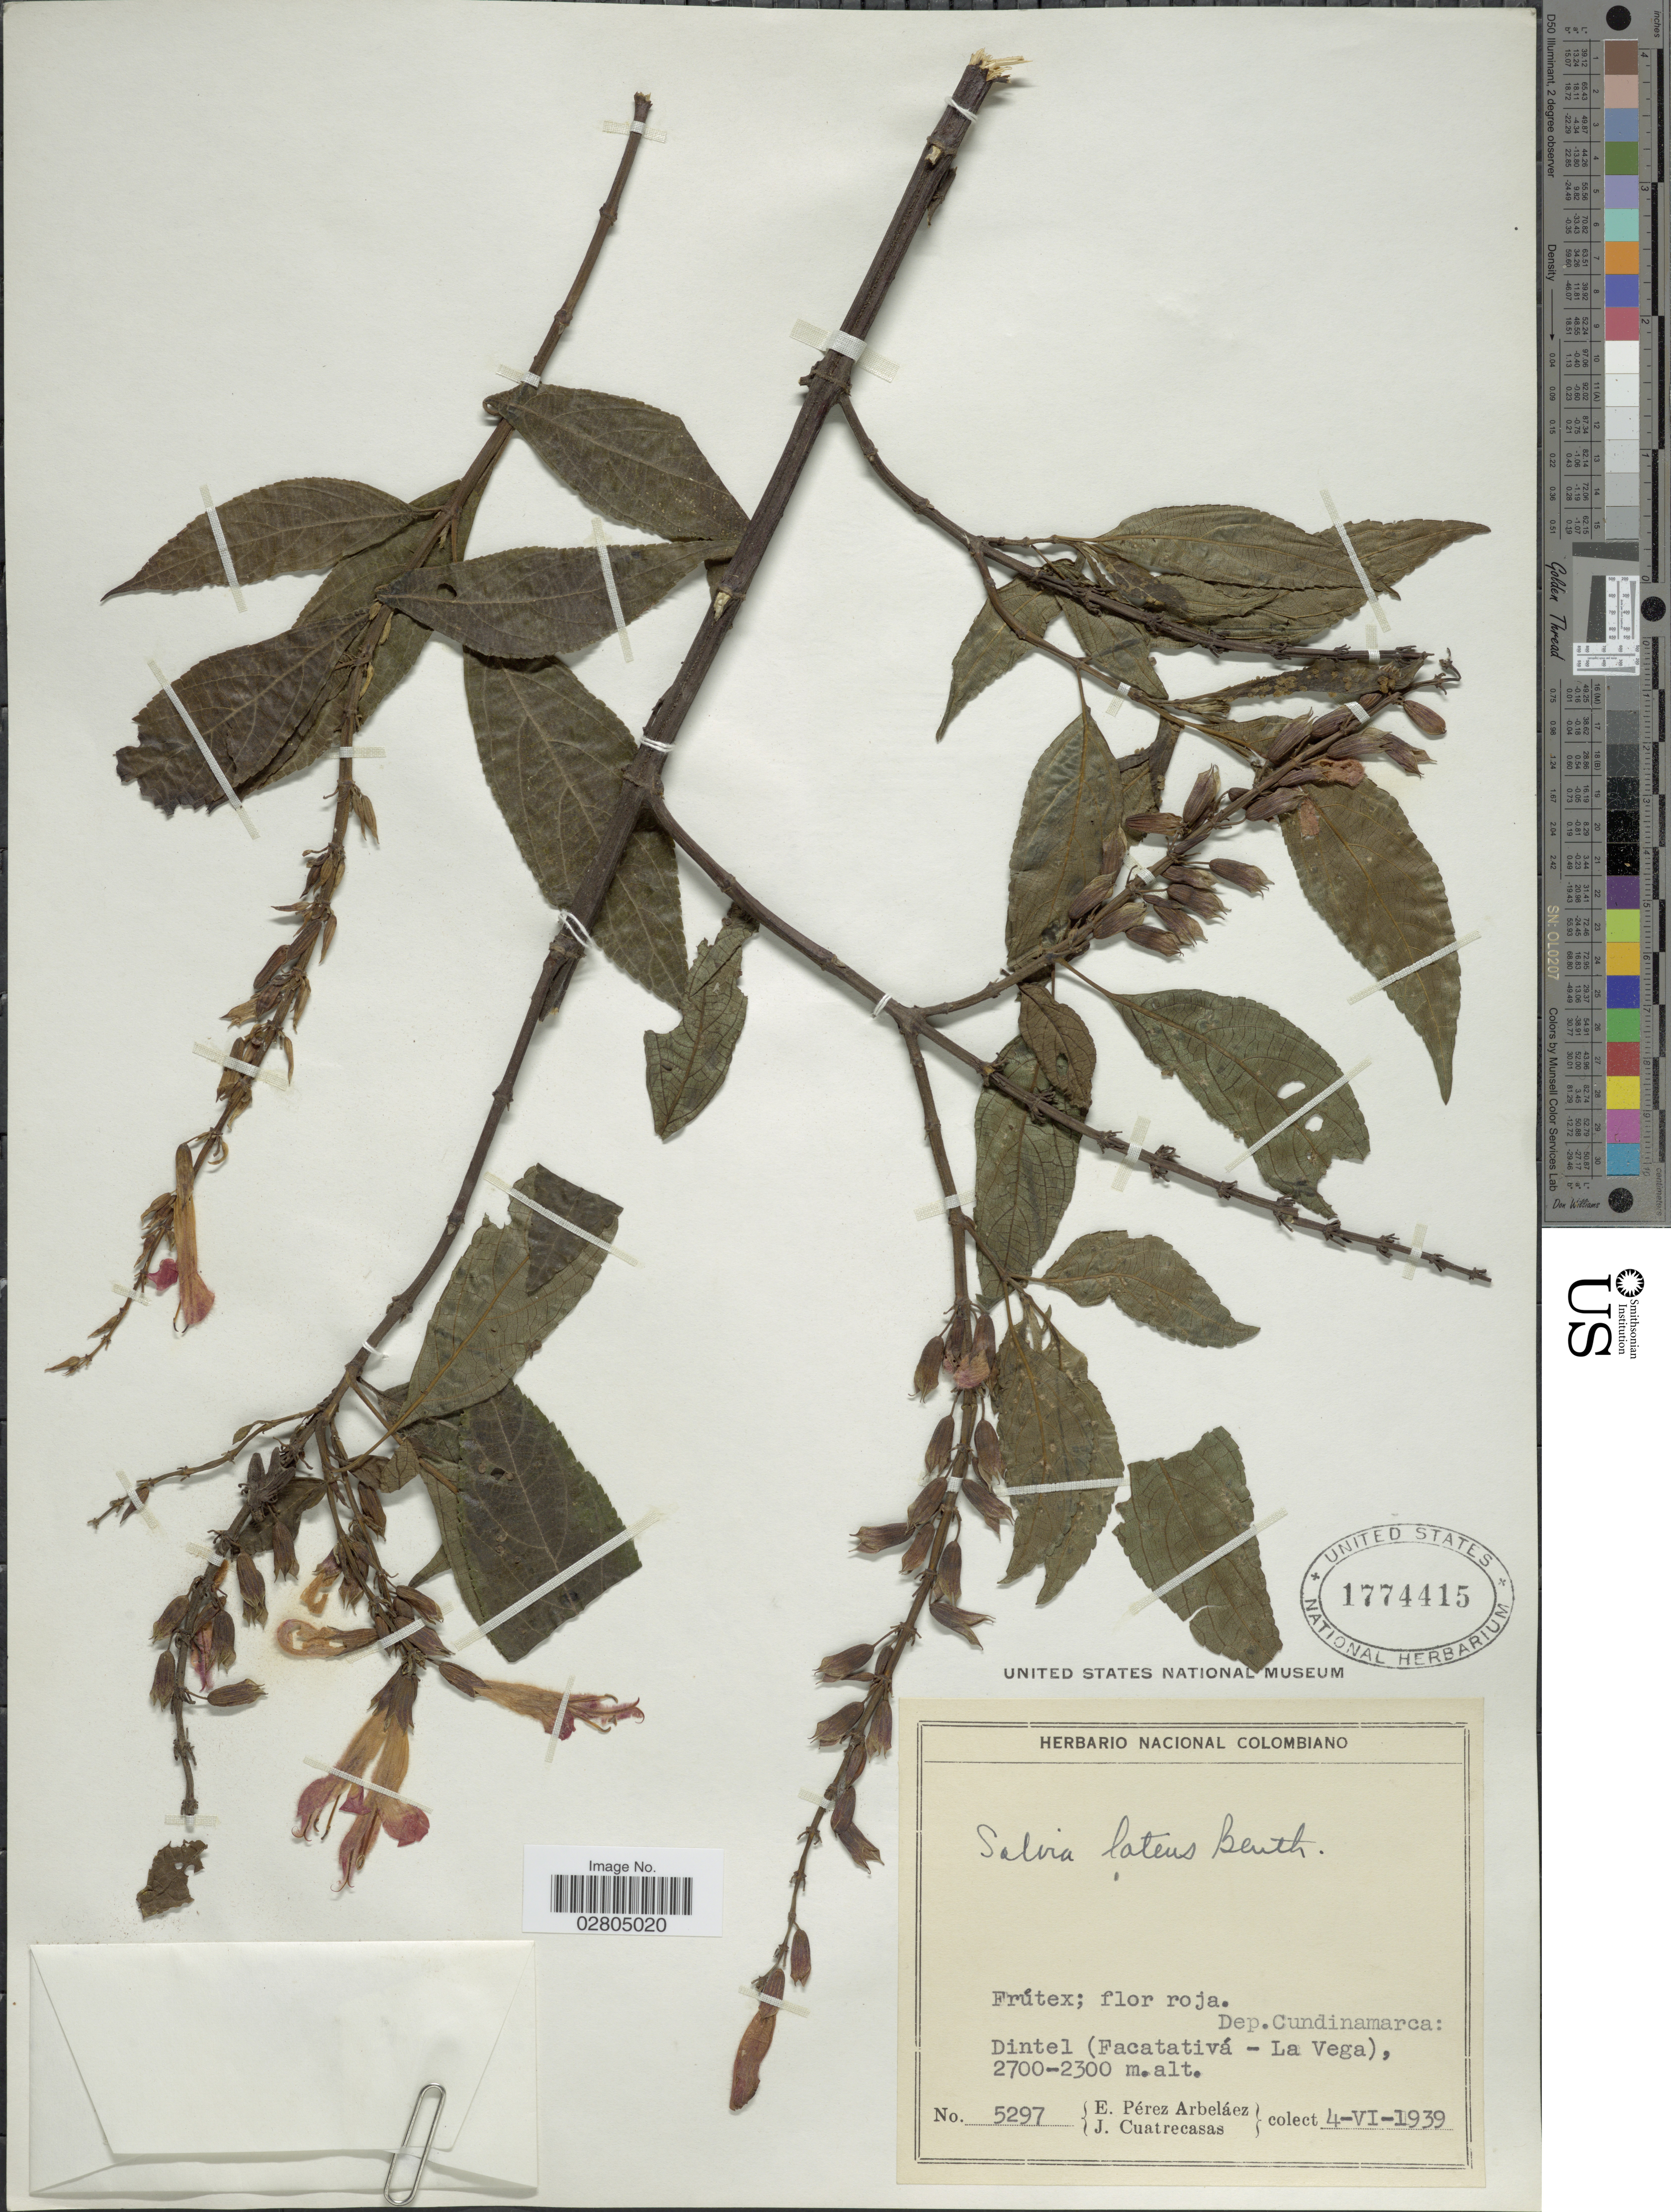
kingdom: Plantae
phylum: Tracheophyta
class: Magnoliopsida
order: Lamiales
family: Lamiaceae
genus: Salvia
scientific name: Salvia rufula subsp. latens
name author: (Benth.) J.R.I. Wood & Harley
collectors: E. Pérez Arbeláez & J. Cuatrecasas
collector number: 5297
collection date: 1939-06-04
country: Colombia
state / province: Cundinamarca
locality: Dep. Cundinamarca, Dintel (Facatativá - La Vega).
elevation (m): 2300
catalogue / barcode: US 1774415